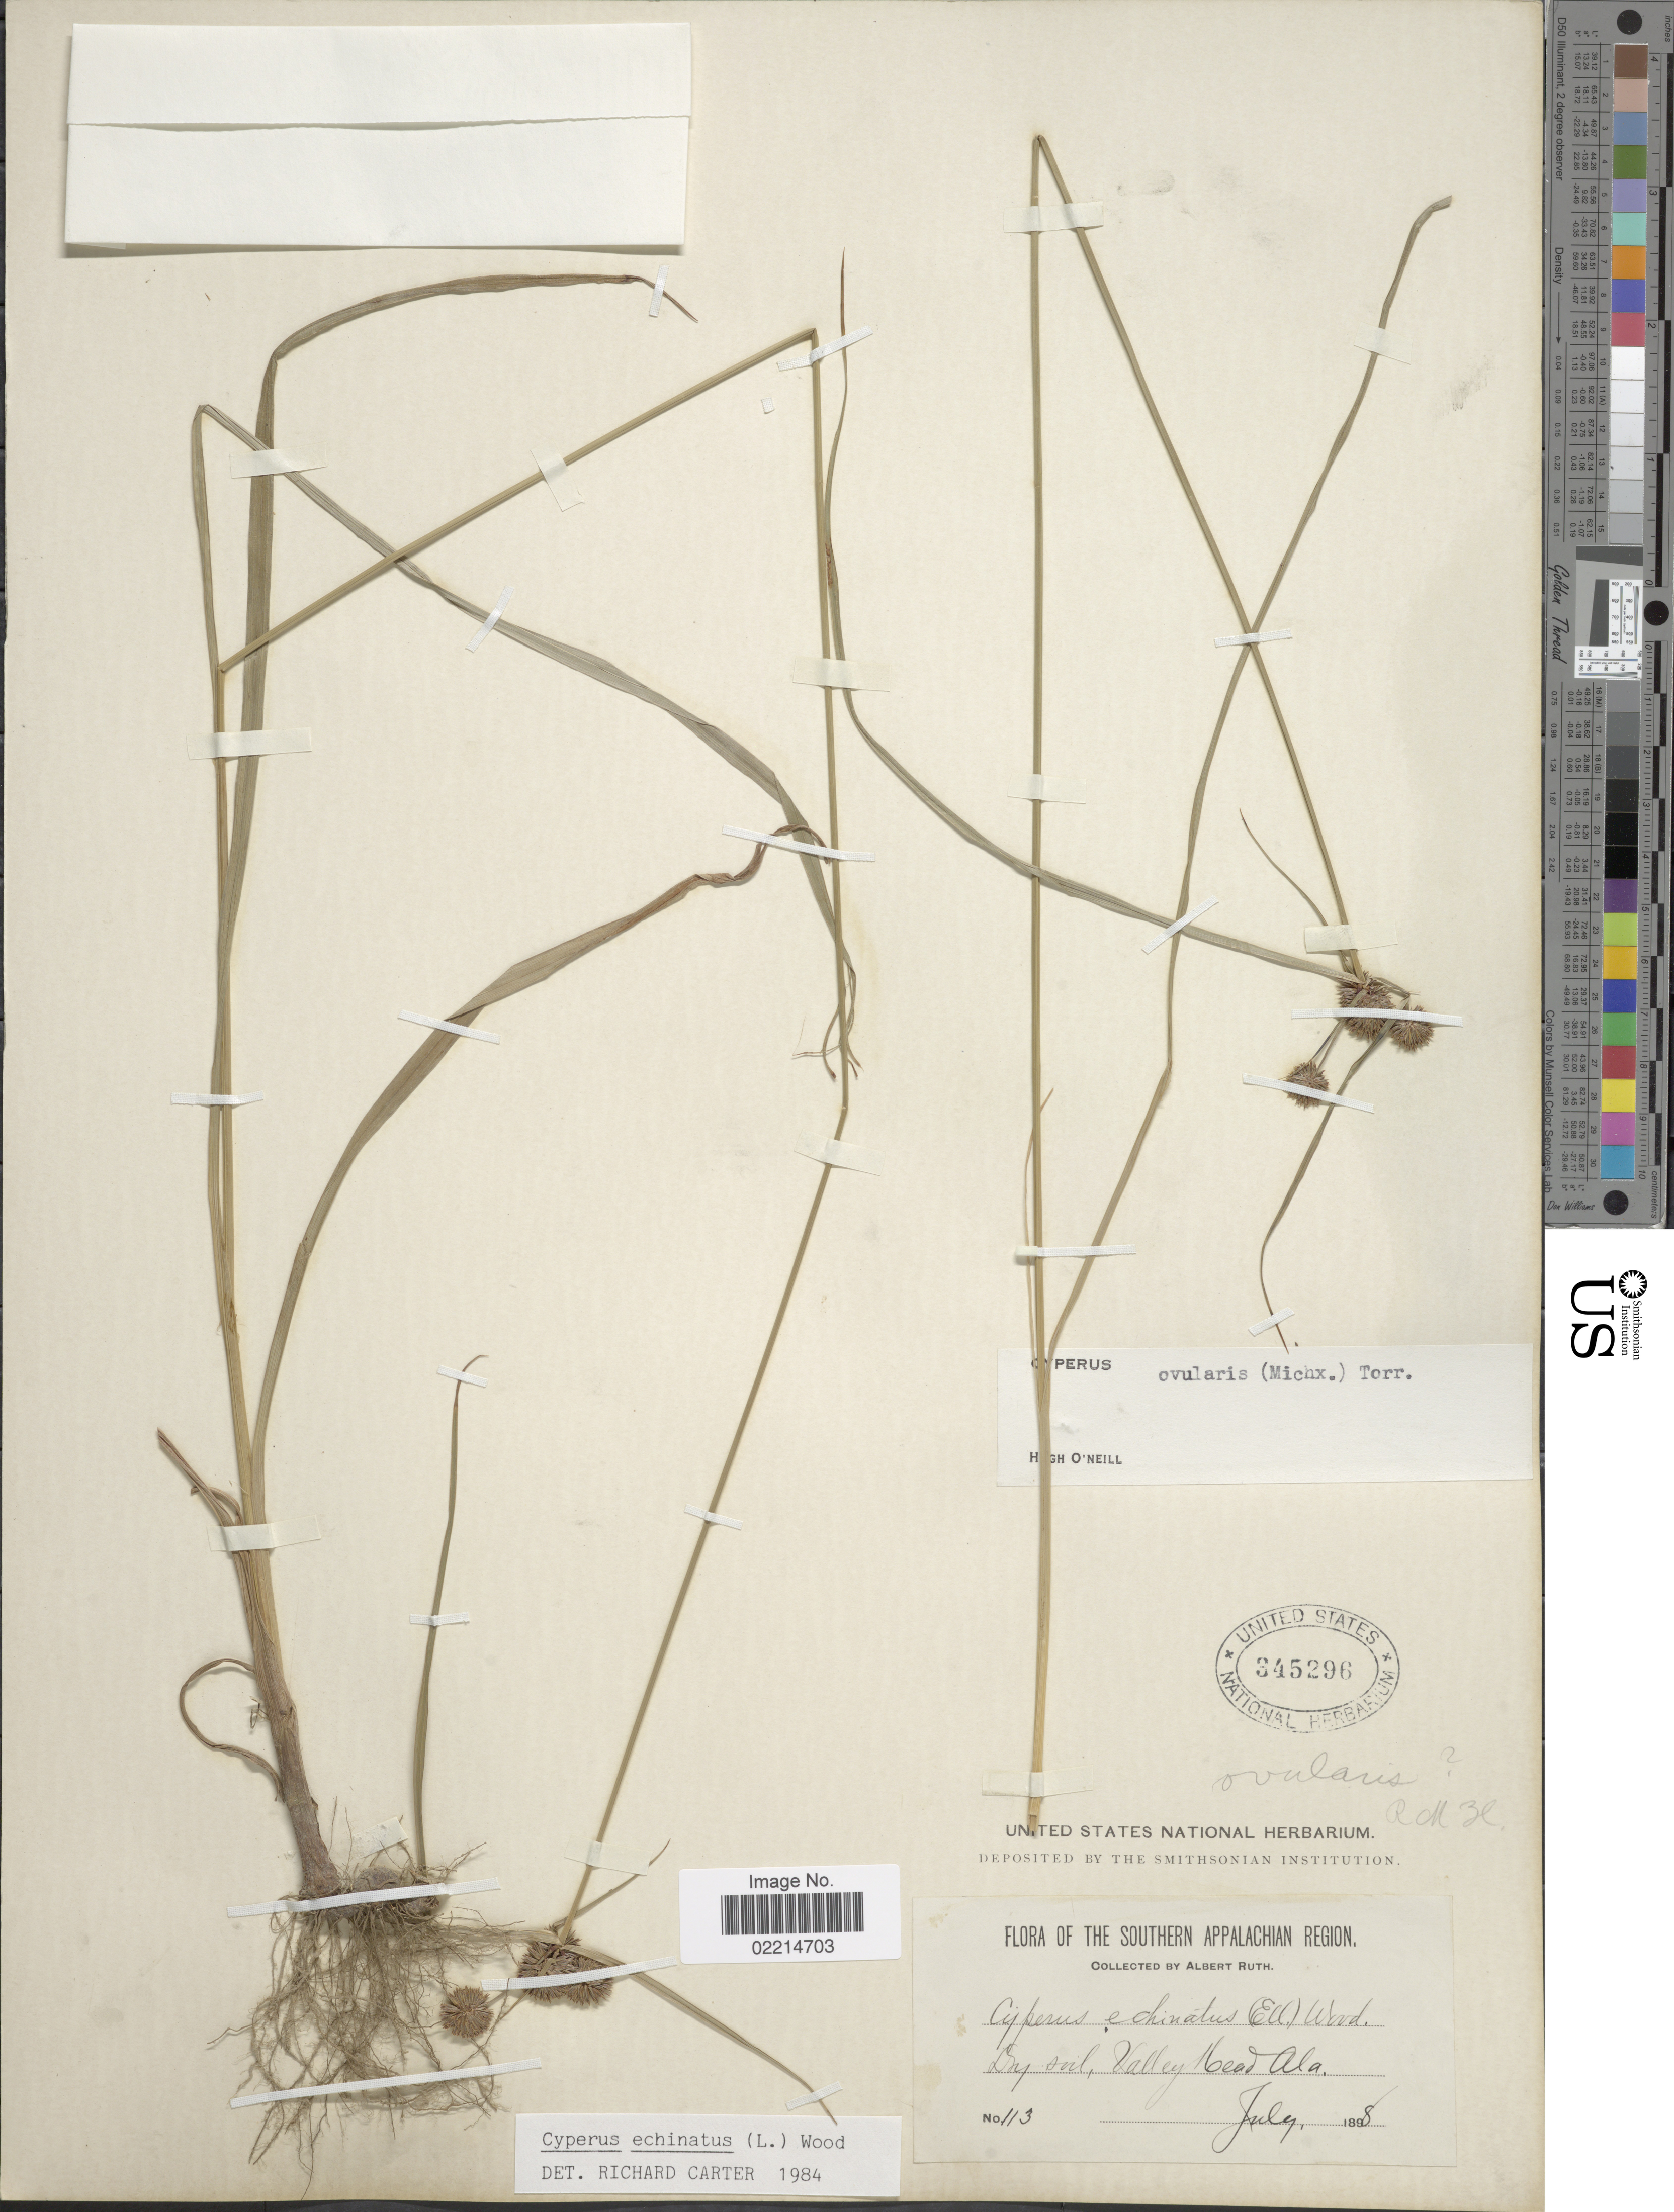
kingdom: Plantae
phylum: Tracheophyta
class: Liliopsida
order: Poales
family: Cyperaceae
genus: Cyperus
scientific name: Cyperus echinatus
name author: (L.) Alph. Wood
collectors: A. Ruth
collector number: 113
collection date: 1898-07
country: United States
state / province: Alabama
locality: Southern Appalachian Region. Dry soil, Valley Head Ala.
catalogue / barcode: US 345296